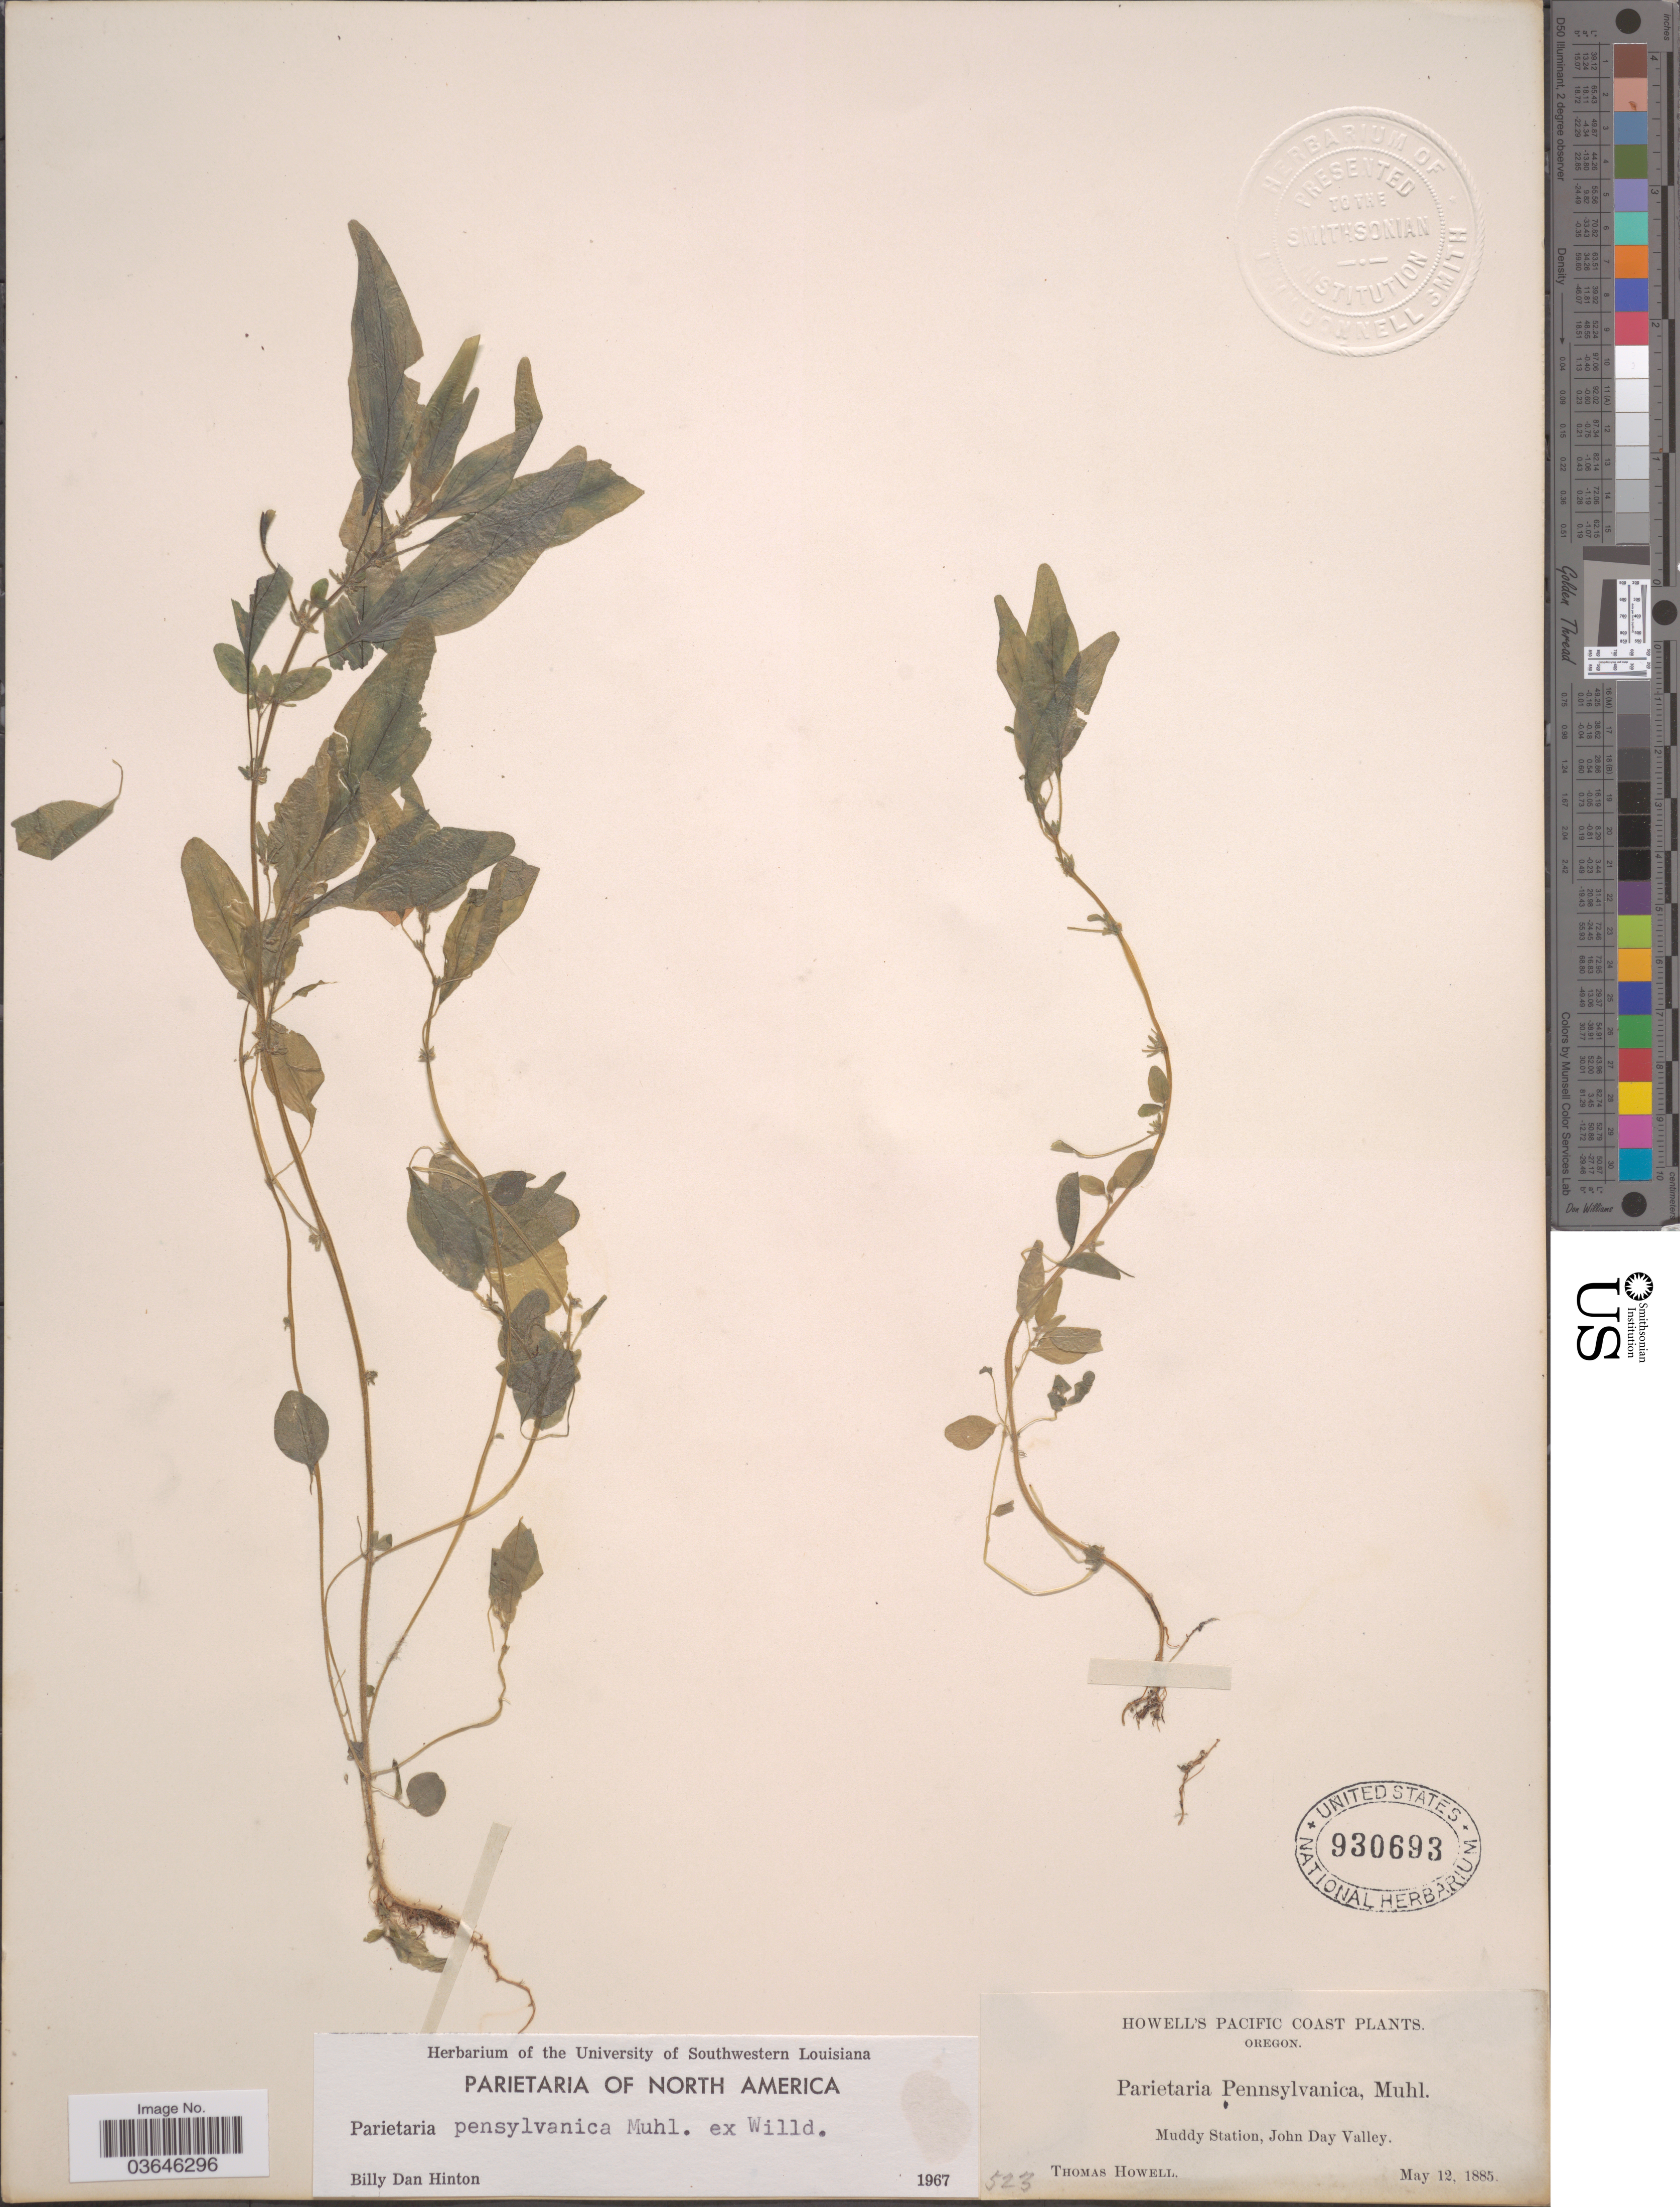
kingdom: Plantae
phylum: Tracheophyta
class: Magnoliopsida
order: Rosales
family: Urticaceae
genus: Parietaria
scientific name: Parietaria pensylvanica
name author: Muhl. ex Willd.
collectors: T. Howell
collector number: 523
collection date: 1885-05-12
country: United States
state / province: Oregon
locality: Pacific Coast. Muddy Station, John Day Valley.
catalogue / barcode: US 930693